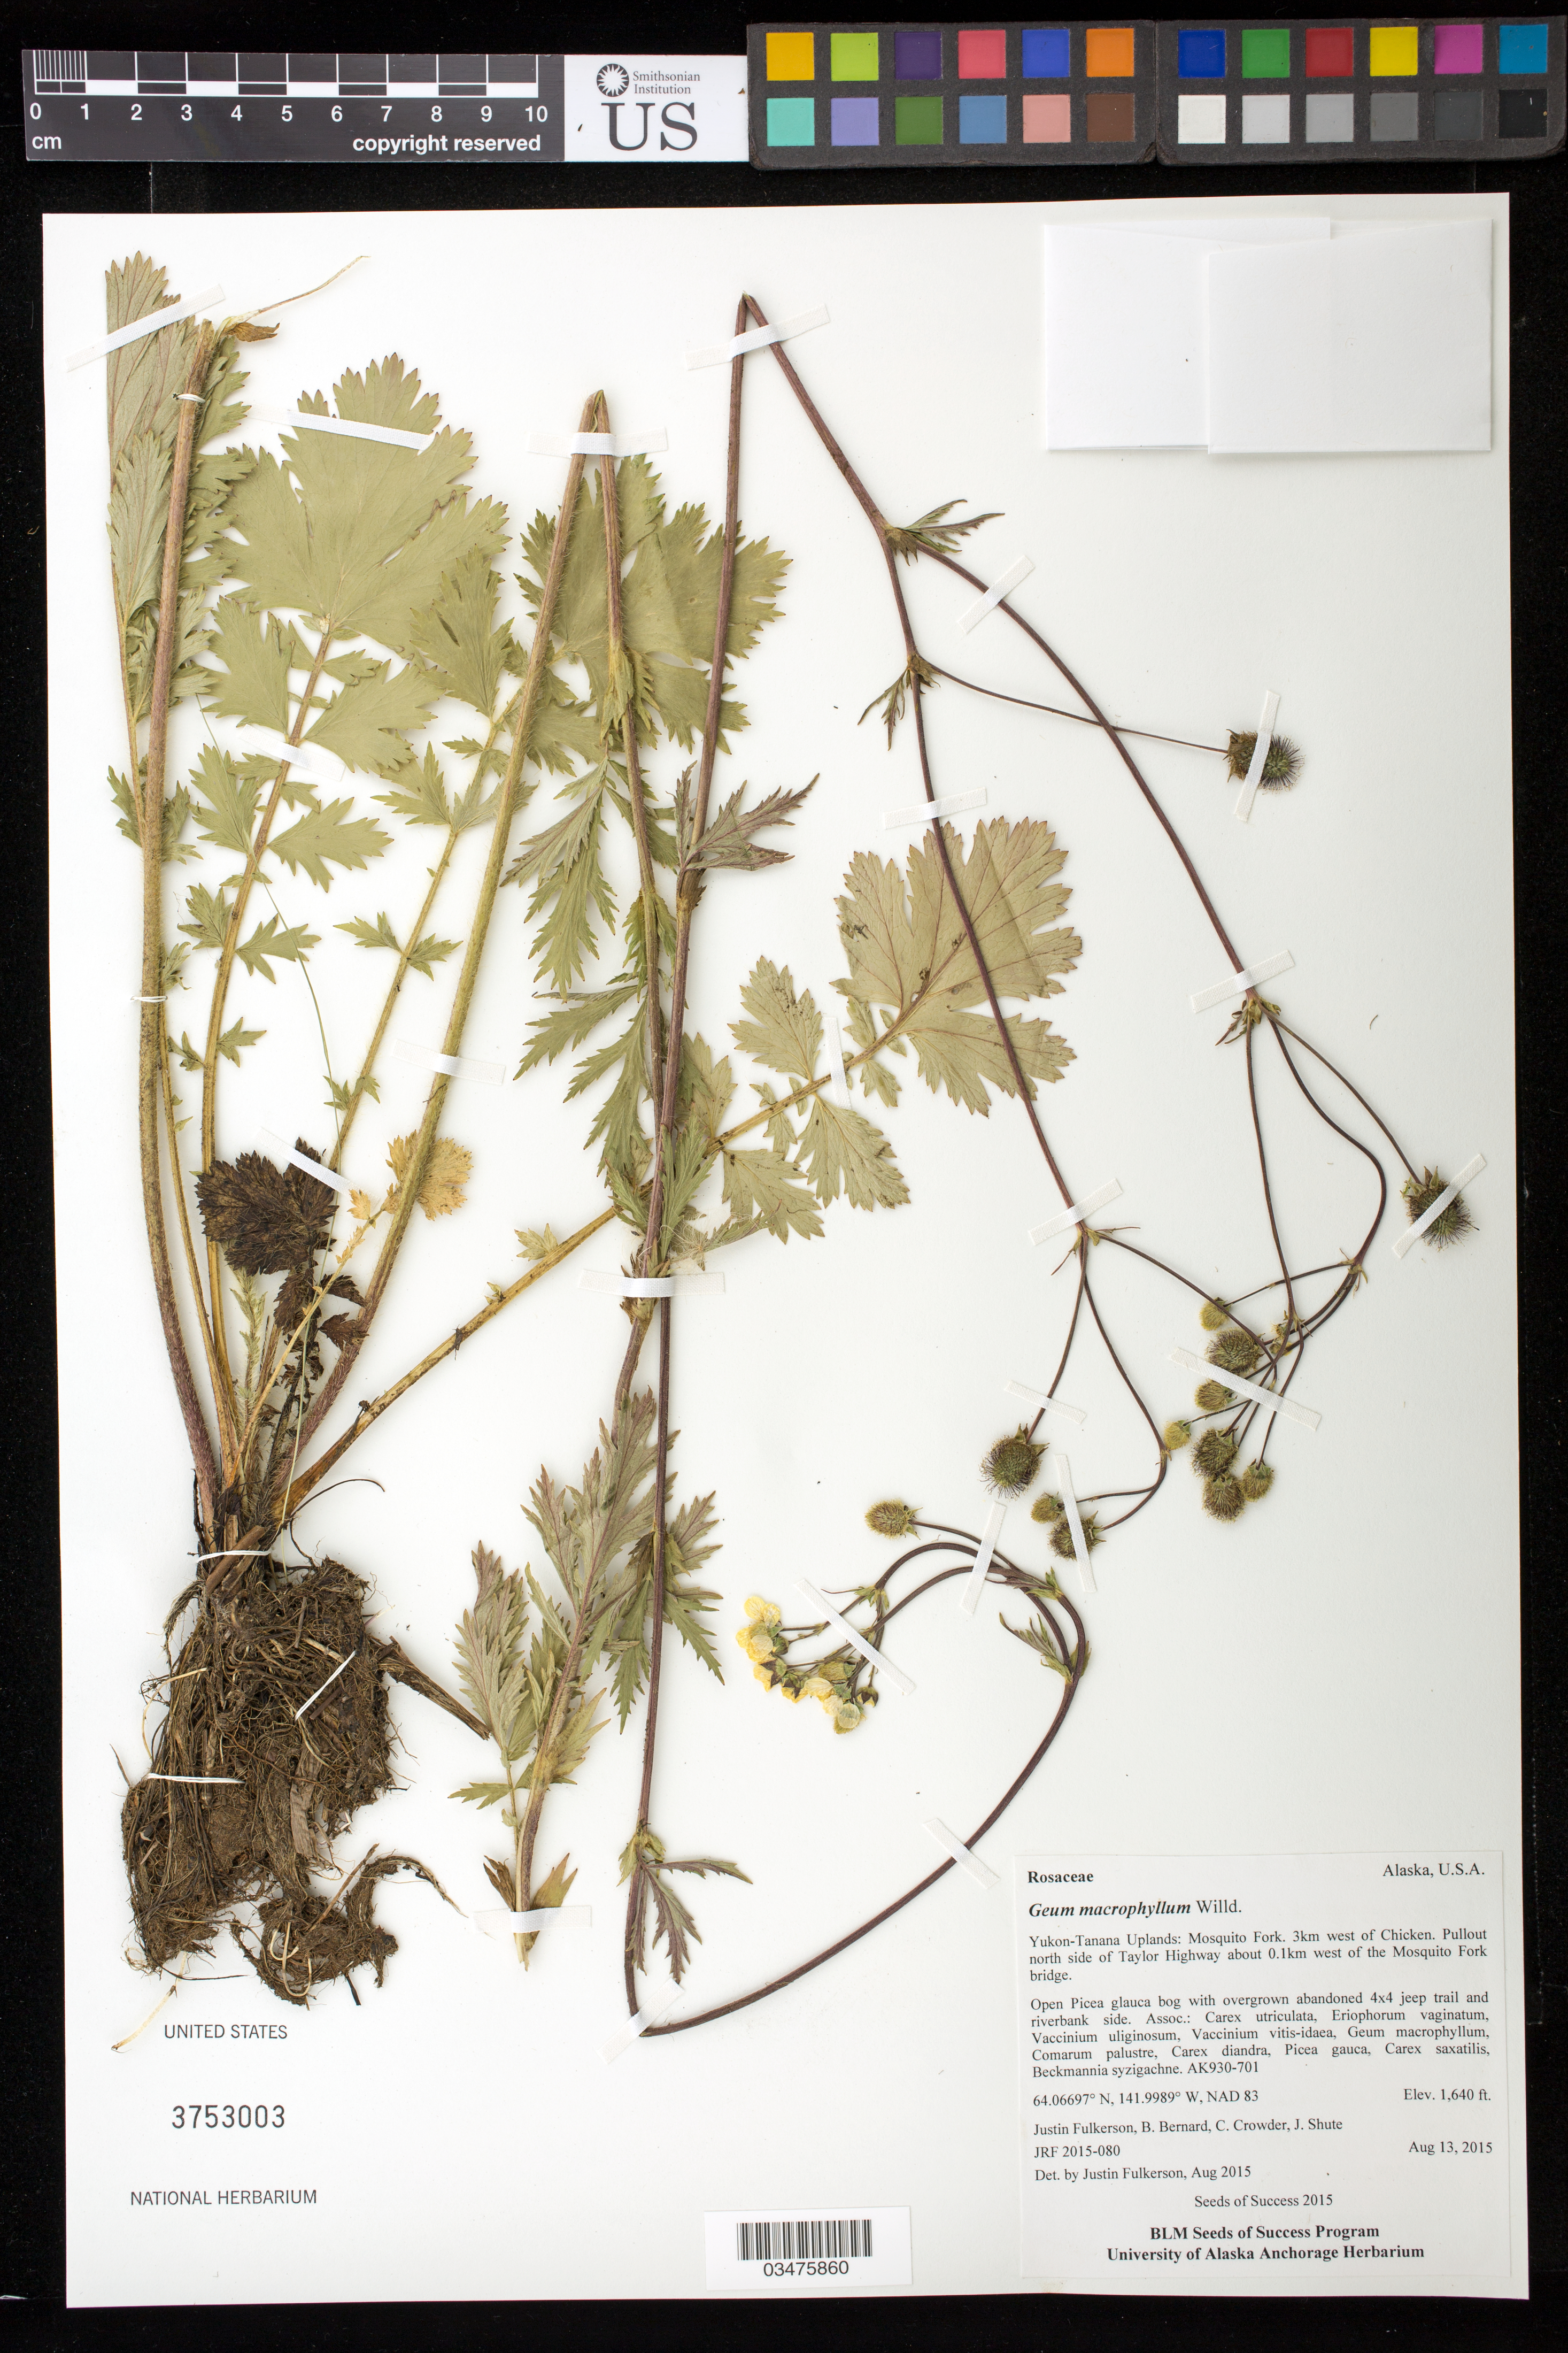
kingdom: Plantae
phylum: Tracheophyta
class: Magnoliopsida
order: Rosales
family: Rosaceae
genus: Geum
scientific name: Geum macrophyllum var. perincisum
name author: (Rydb.) Raup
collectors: J. Fulkerson, C. Crowder, J. Shute & B. Bernard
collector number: AK930-701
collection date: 2015-08-13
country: United States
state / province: Alaska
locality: Yukon-Tanana Uplands, Mosquito Fork. 3 km W of Chicken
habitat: Open Picea glauca bog with overgrown abandoned 4X4 jeep trail and riverbak side.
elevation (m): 500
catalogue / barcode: US 3753003